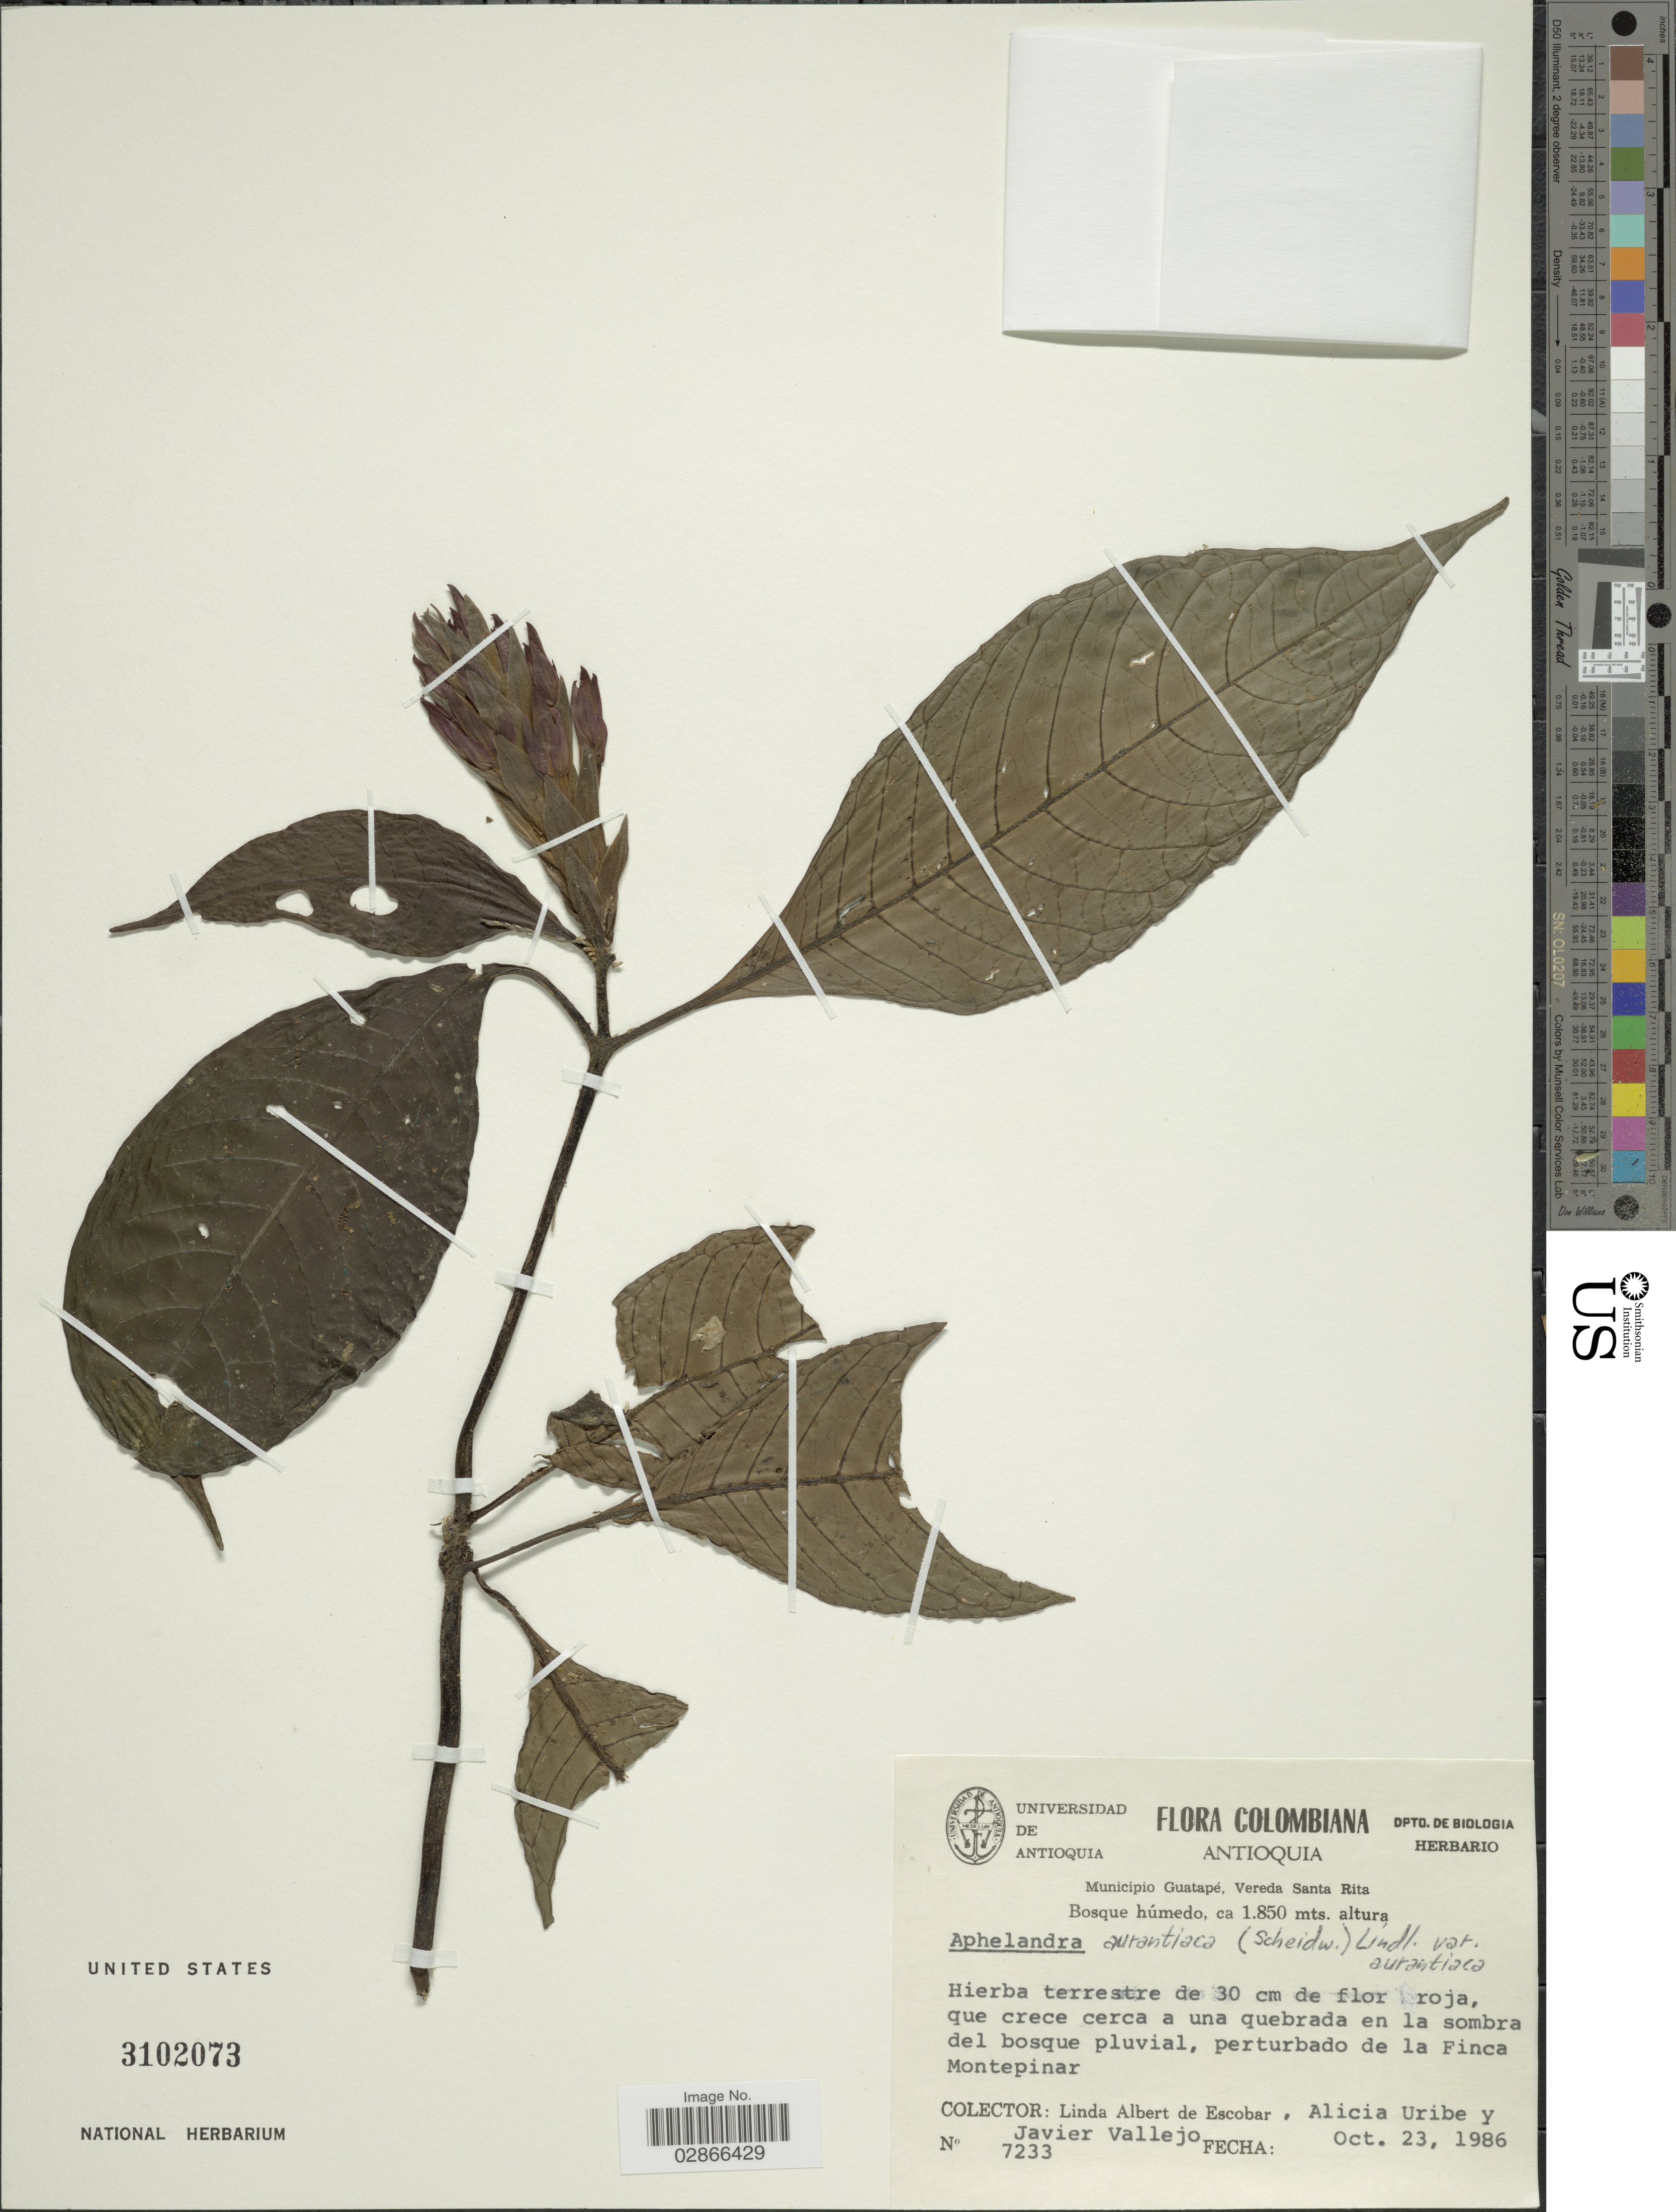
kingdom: Plantae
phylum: Tracheophyta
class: Magnoliopsida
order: Lamiales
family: Acanthaceae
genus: Aphelandra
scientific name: Aphelandra aurantiaca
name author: (Scheidw.) Lindl.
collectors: L. K. de Escobar, A. Uribe & J. Vallejo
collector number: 7233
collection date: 1986-10-23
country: Colombia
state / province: Antioquia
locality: Municipio Guatapé, Vereda Santa Rita. Perturbado de la Finca Montepinar.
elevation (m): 1850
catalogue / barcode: US 3102073